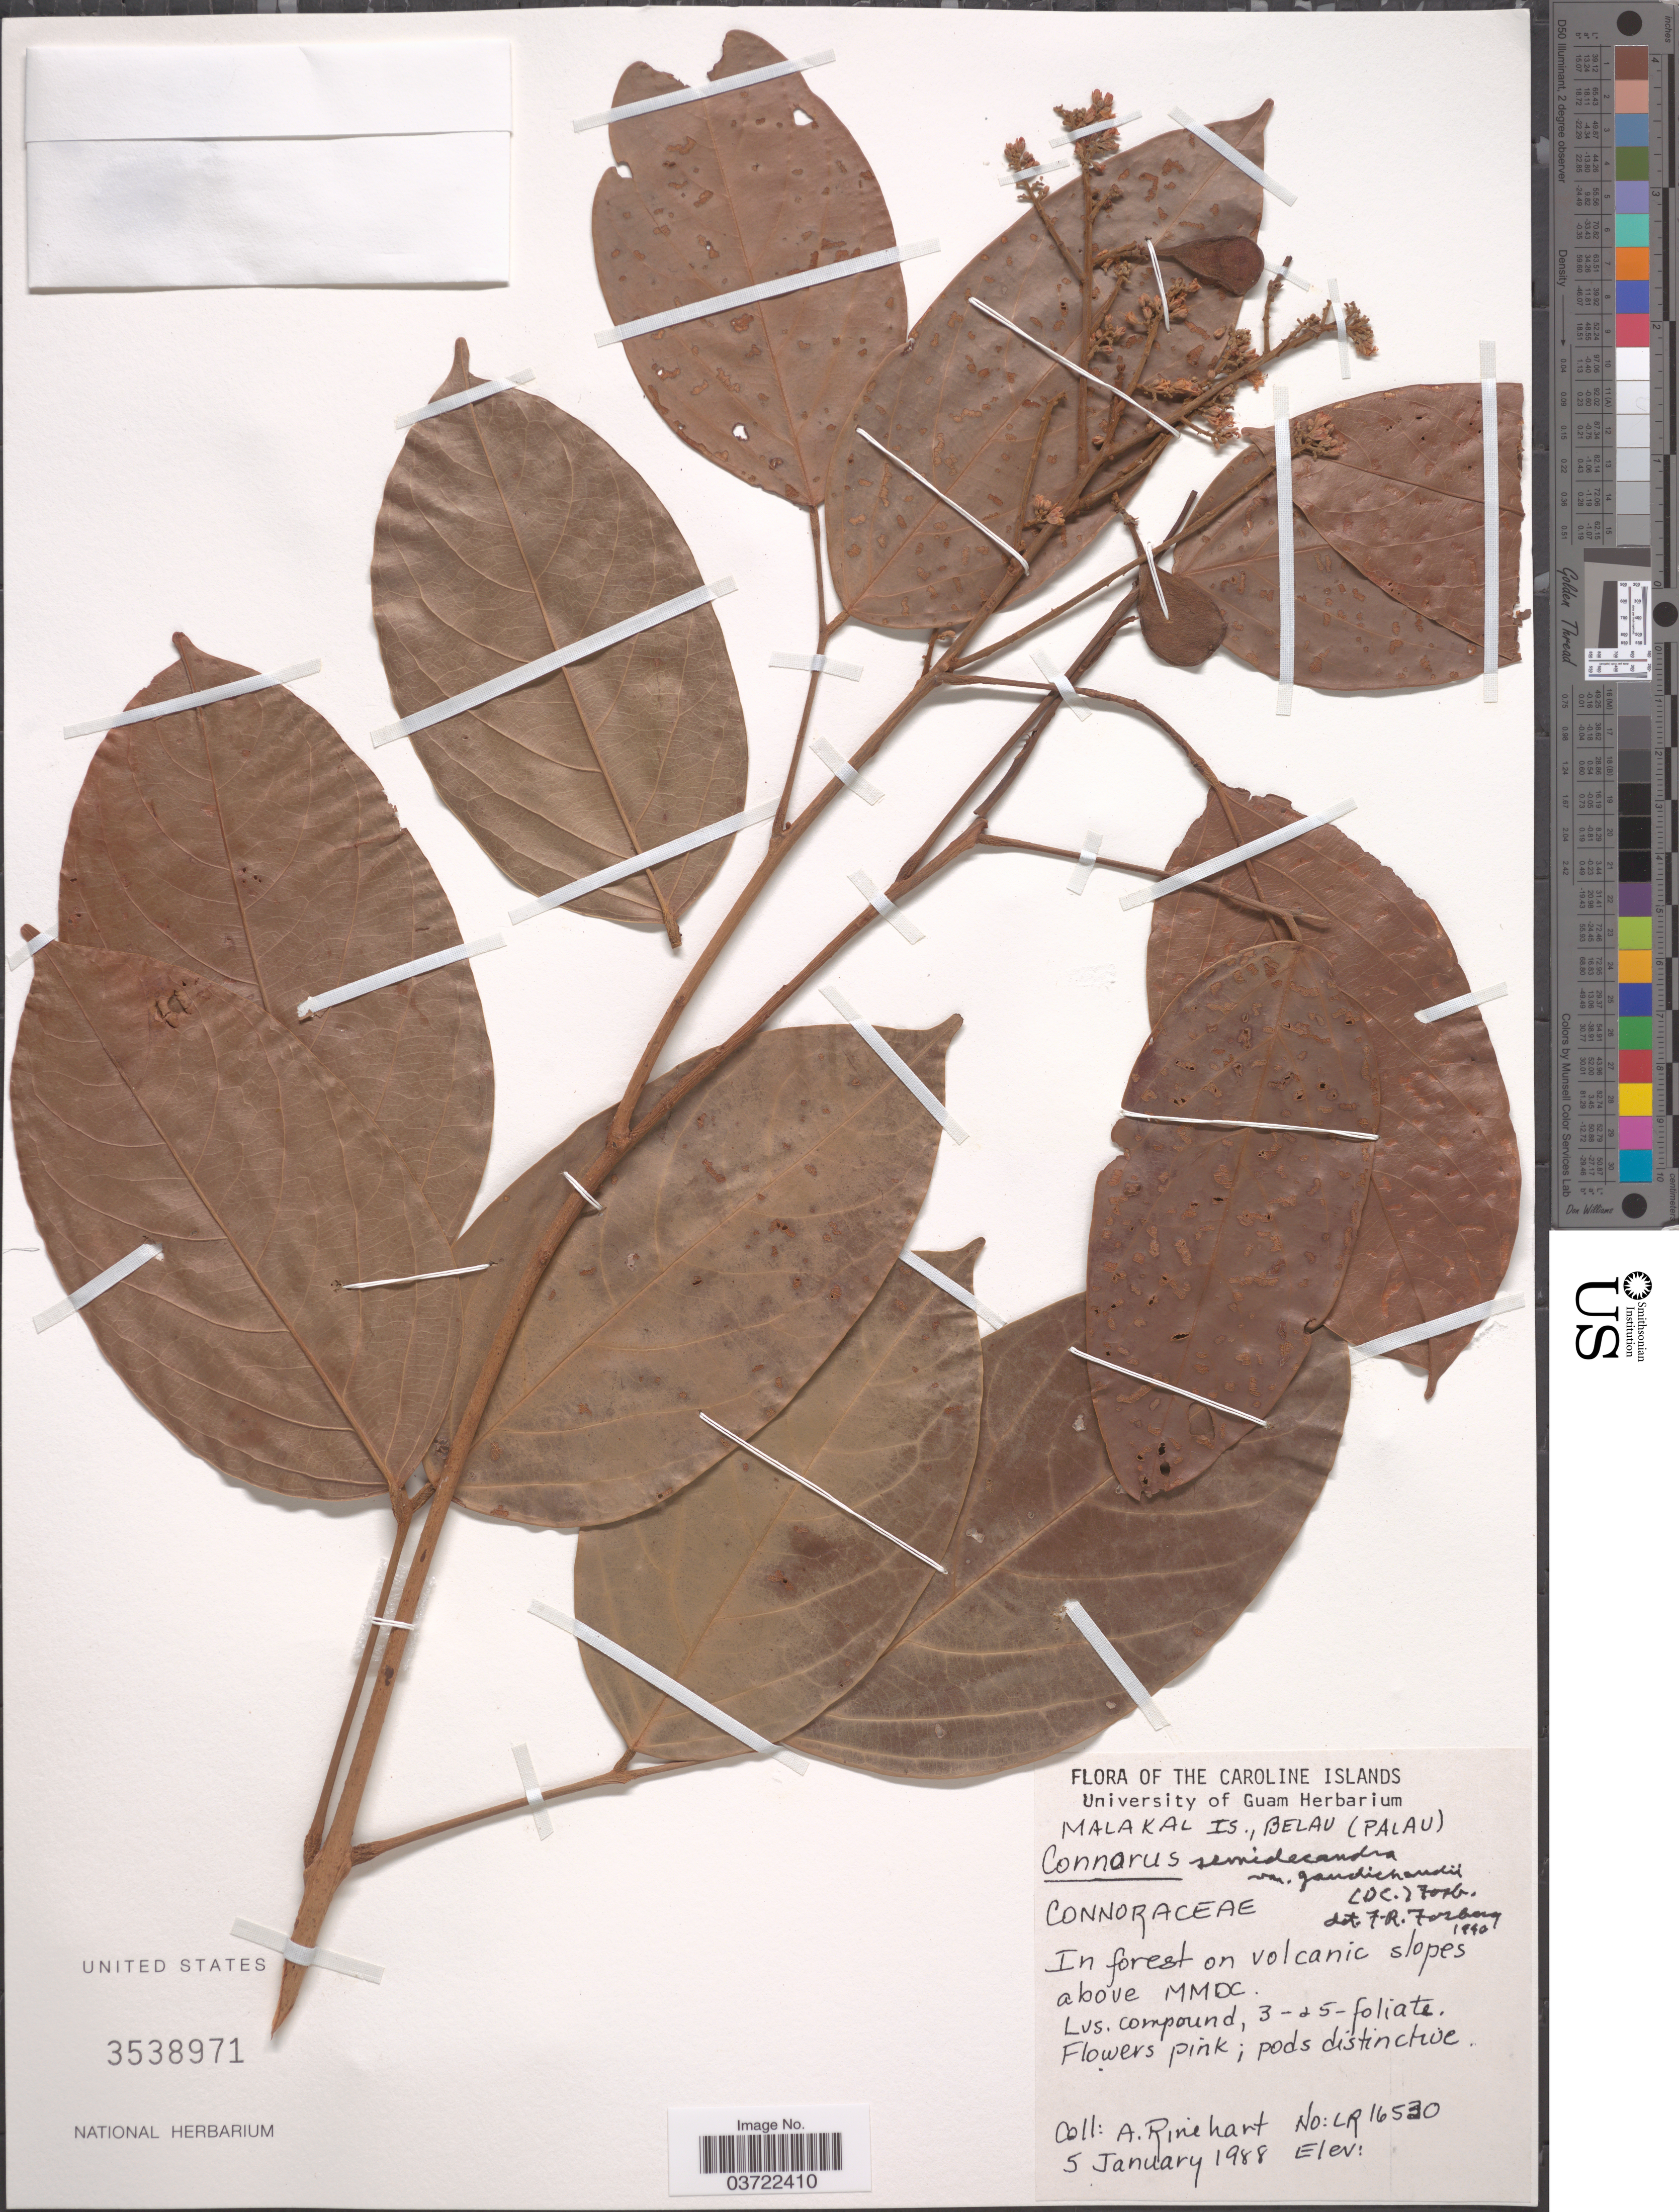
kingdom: Plantae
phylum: Tracheophyta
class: Magnoliopsida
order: Oxalidales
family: Connaraceae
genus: Connarus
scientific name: Connarus semidecandrus var. gaudichaudii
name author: (DC.) Fosberg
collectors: A. Rinehart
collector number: LR16530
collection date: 1988-01-05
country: Palau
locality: Caroline Islands. Malakai Is., Belau (Palau). In forest on volcanic slopes above MMDC.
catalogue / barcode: US 3538971